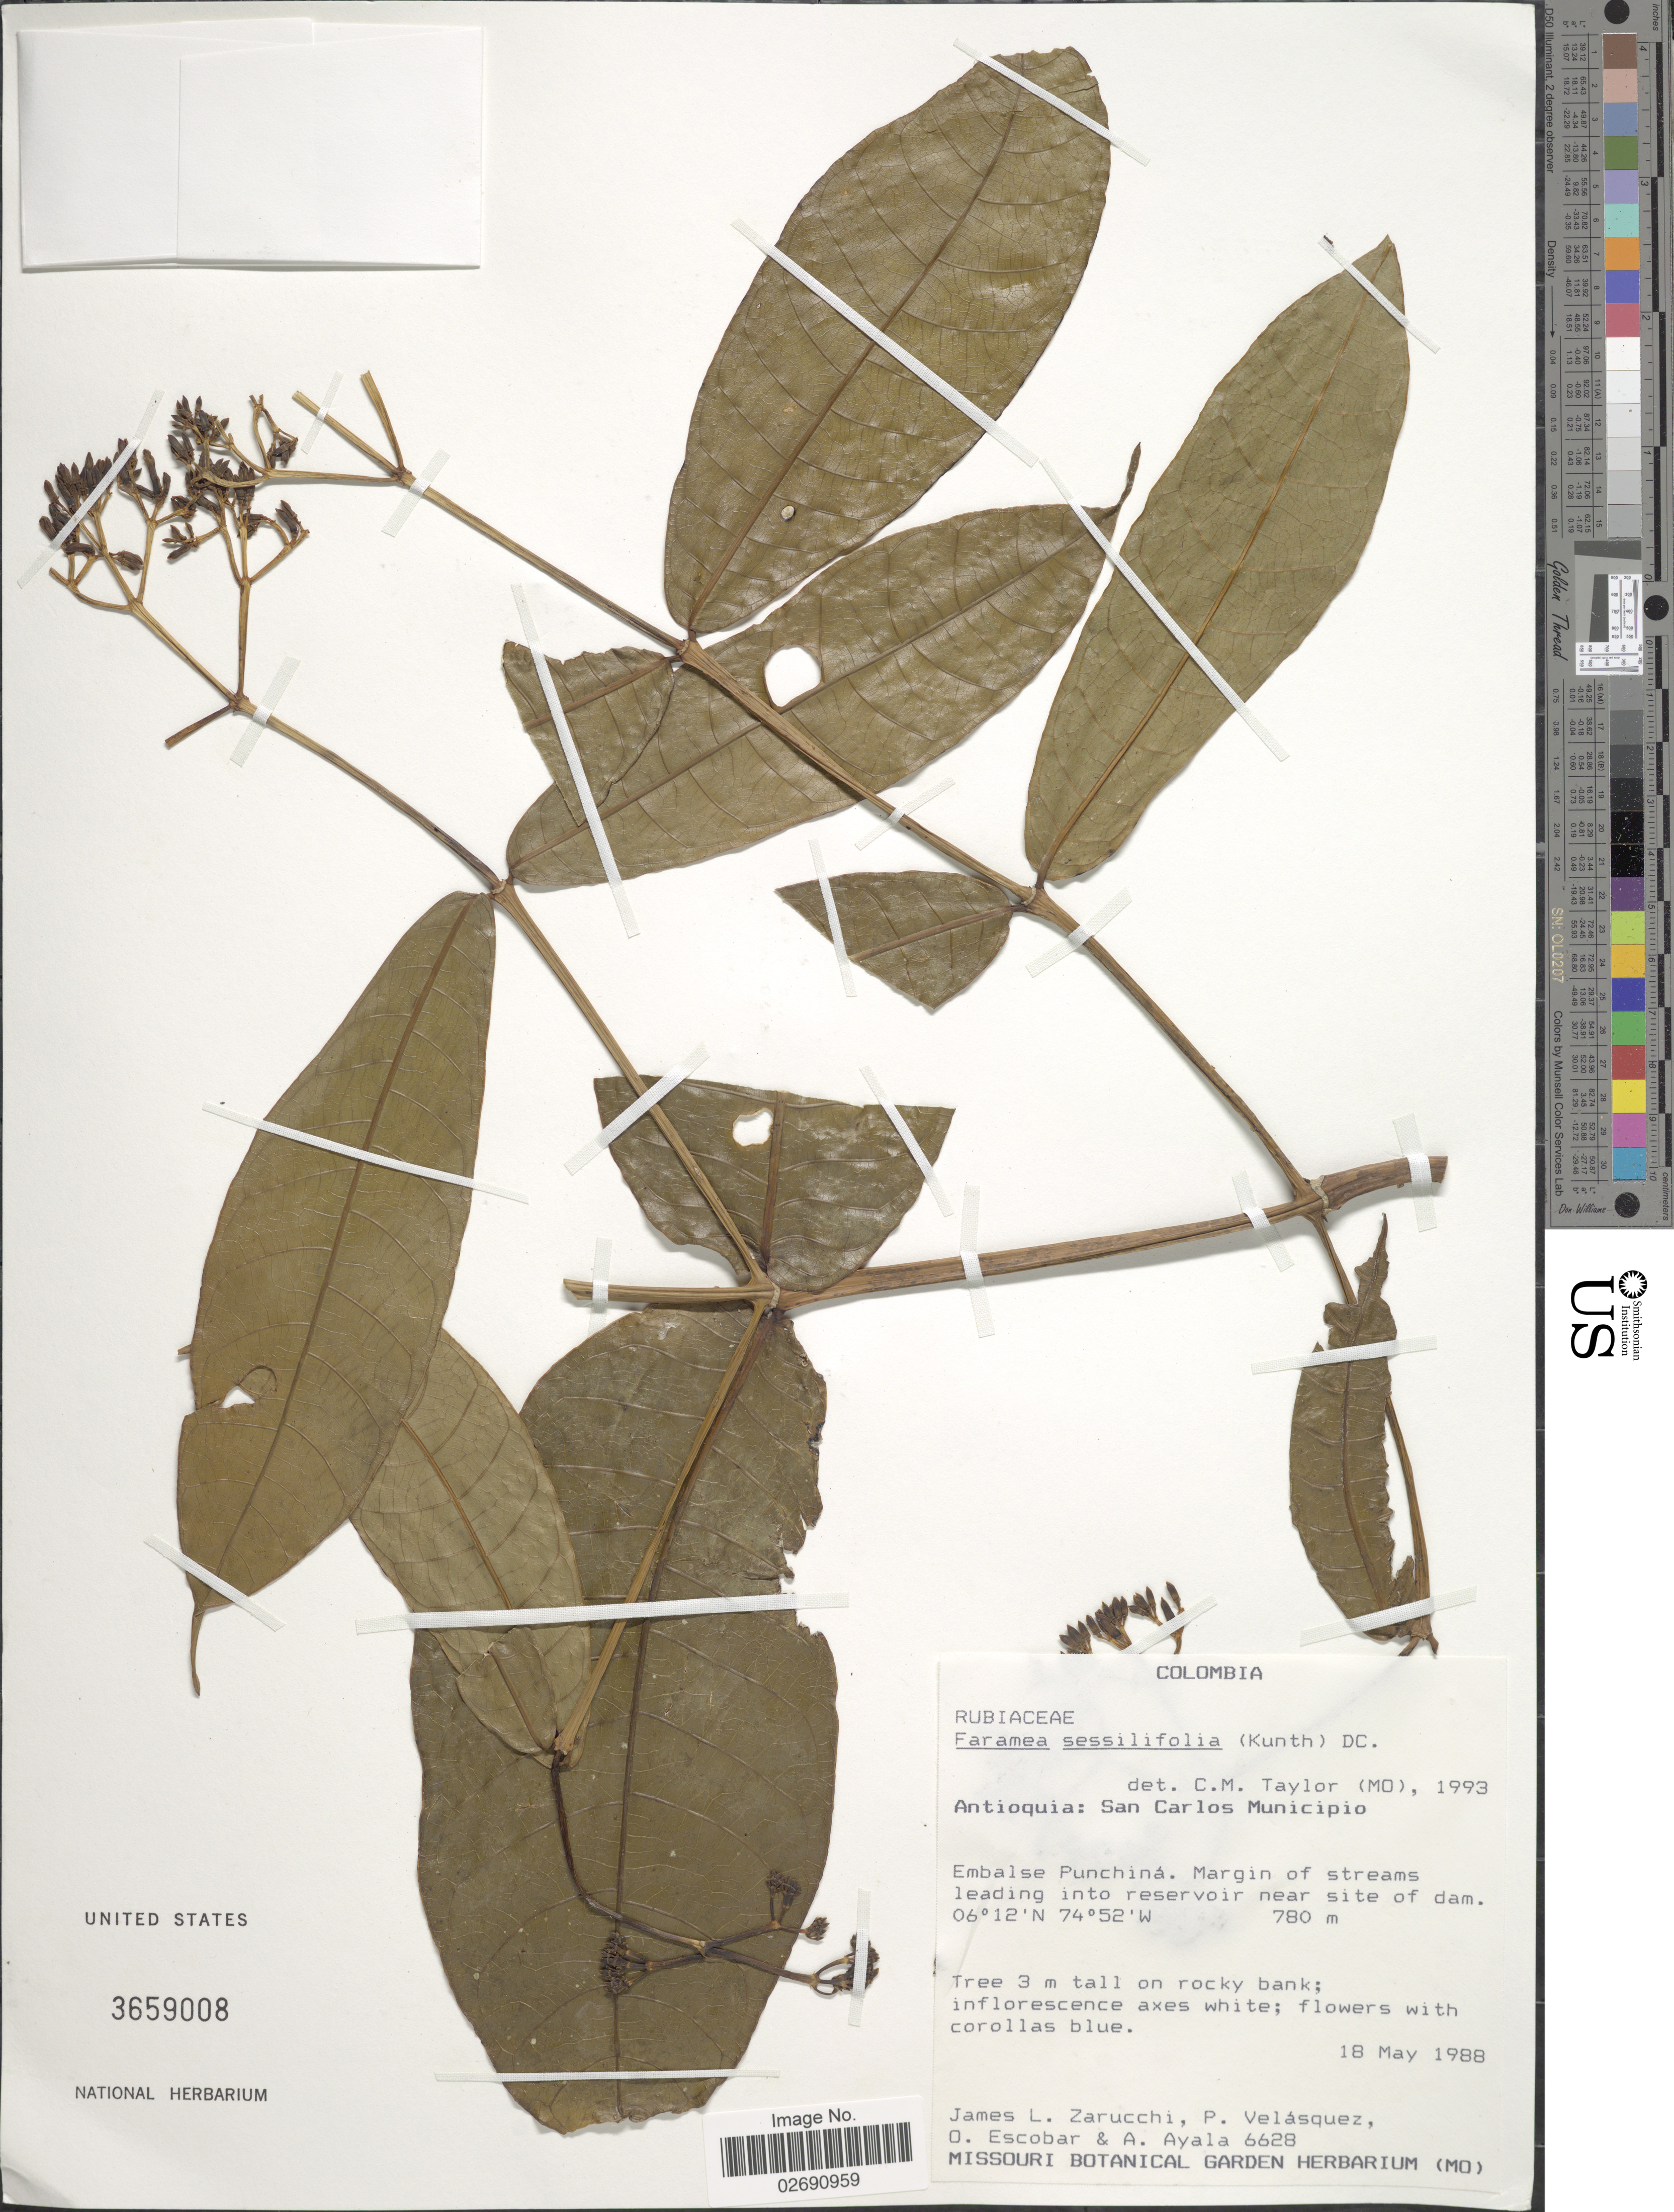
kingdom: Plantae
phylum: Tracheophyta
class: Magnoliopsida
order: Gentianales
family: Rubiaceae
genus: Faramea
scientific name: Faramea sessilifolia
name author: (Kunth) DC.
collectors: J. L. Zarucchi, P. Velasquez, O. Escobar & A. Ayala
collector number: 6628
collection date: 1988-05-18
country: Colombia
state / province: Antioquia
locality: San Carlos Municipio. Embalse Puchina. Margin of streams leading intro reservoir near site of dam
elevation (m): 780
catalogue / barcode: US 3659008